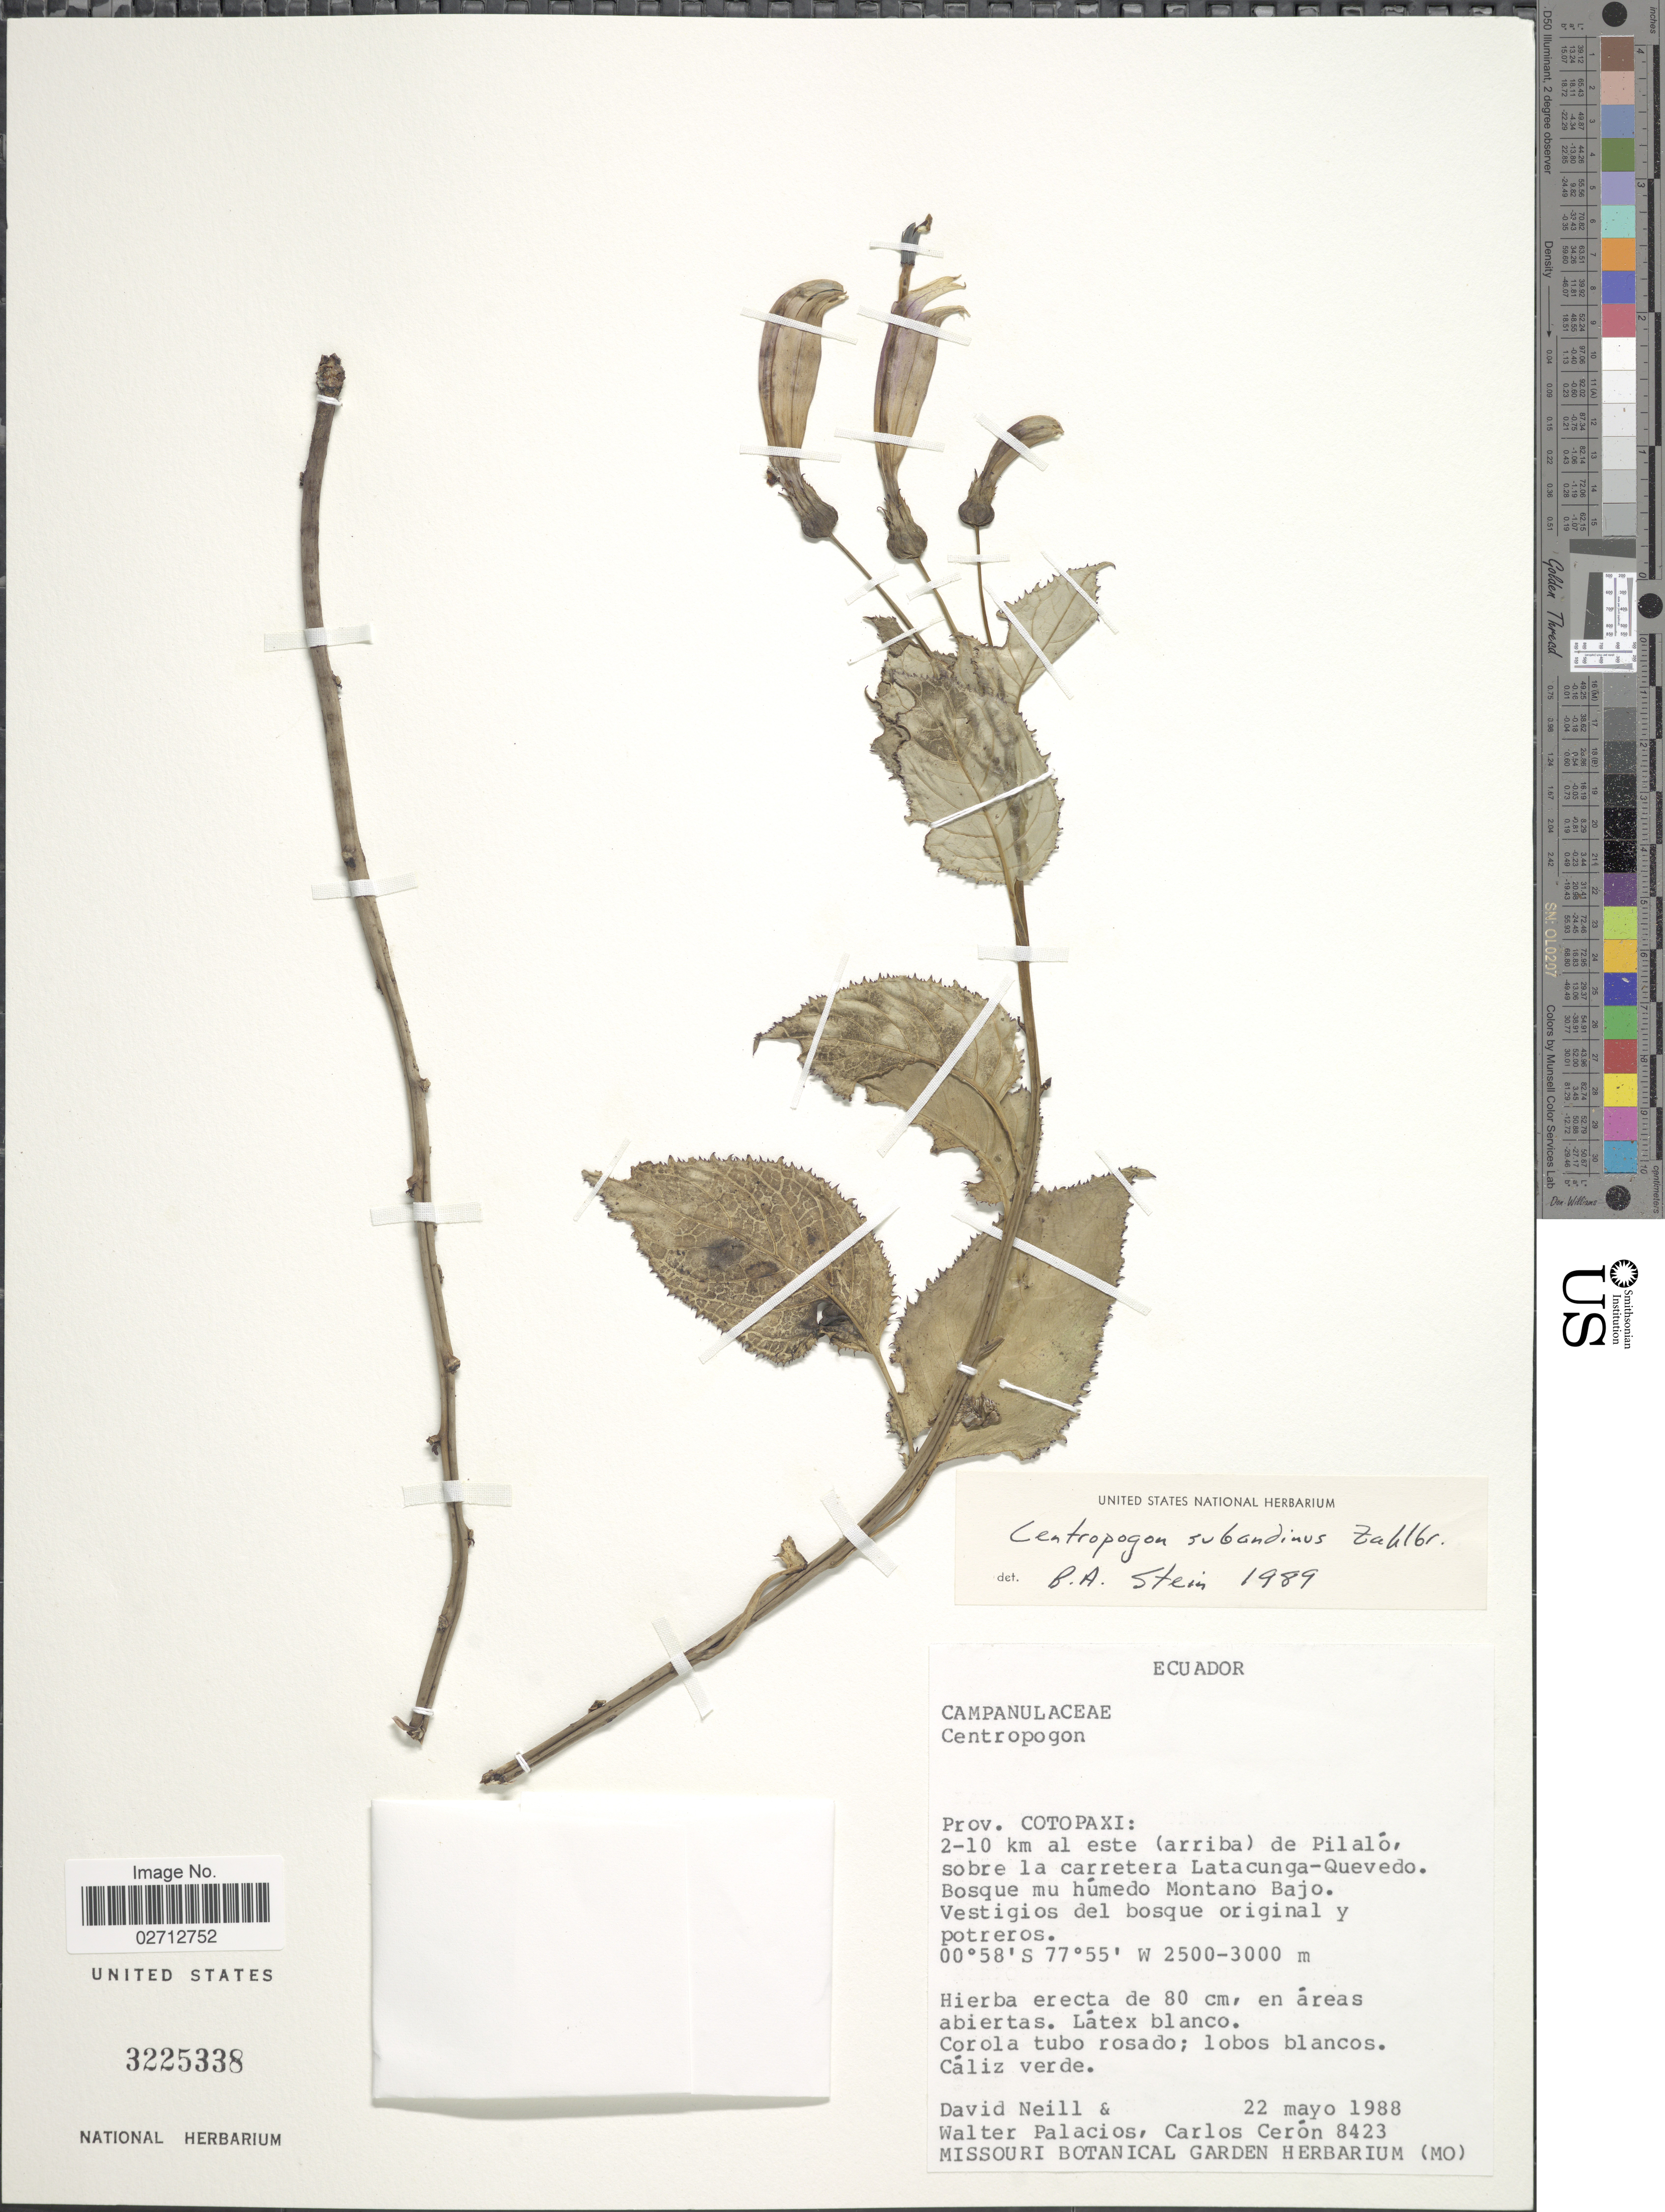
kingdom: Plantae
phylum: Tracheophyta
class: Magnoliopsida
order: Asterales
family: Campanulaceae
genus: Centropogon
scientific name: Centropogon subandinus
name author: Zahlbr.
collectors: D. A. Neill, W. Palacios & C. E. Cerón M.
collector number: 8423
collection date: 1998-05-22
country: Ecuador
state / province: Cotopaxi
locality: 2-10 km al este (arriba) de Pilalo, sobre la carretera Latacunga-Quevedo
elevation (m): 2500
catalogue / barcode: US 3225338